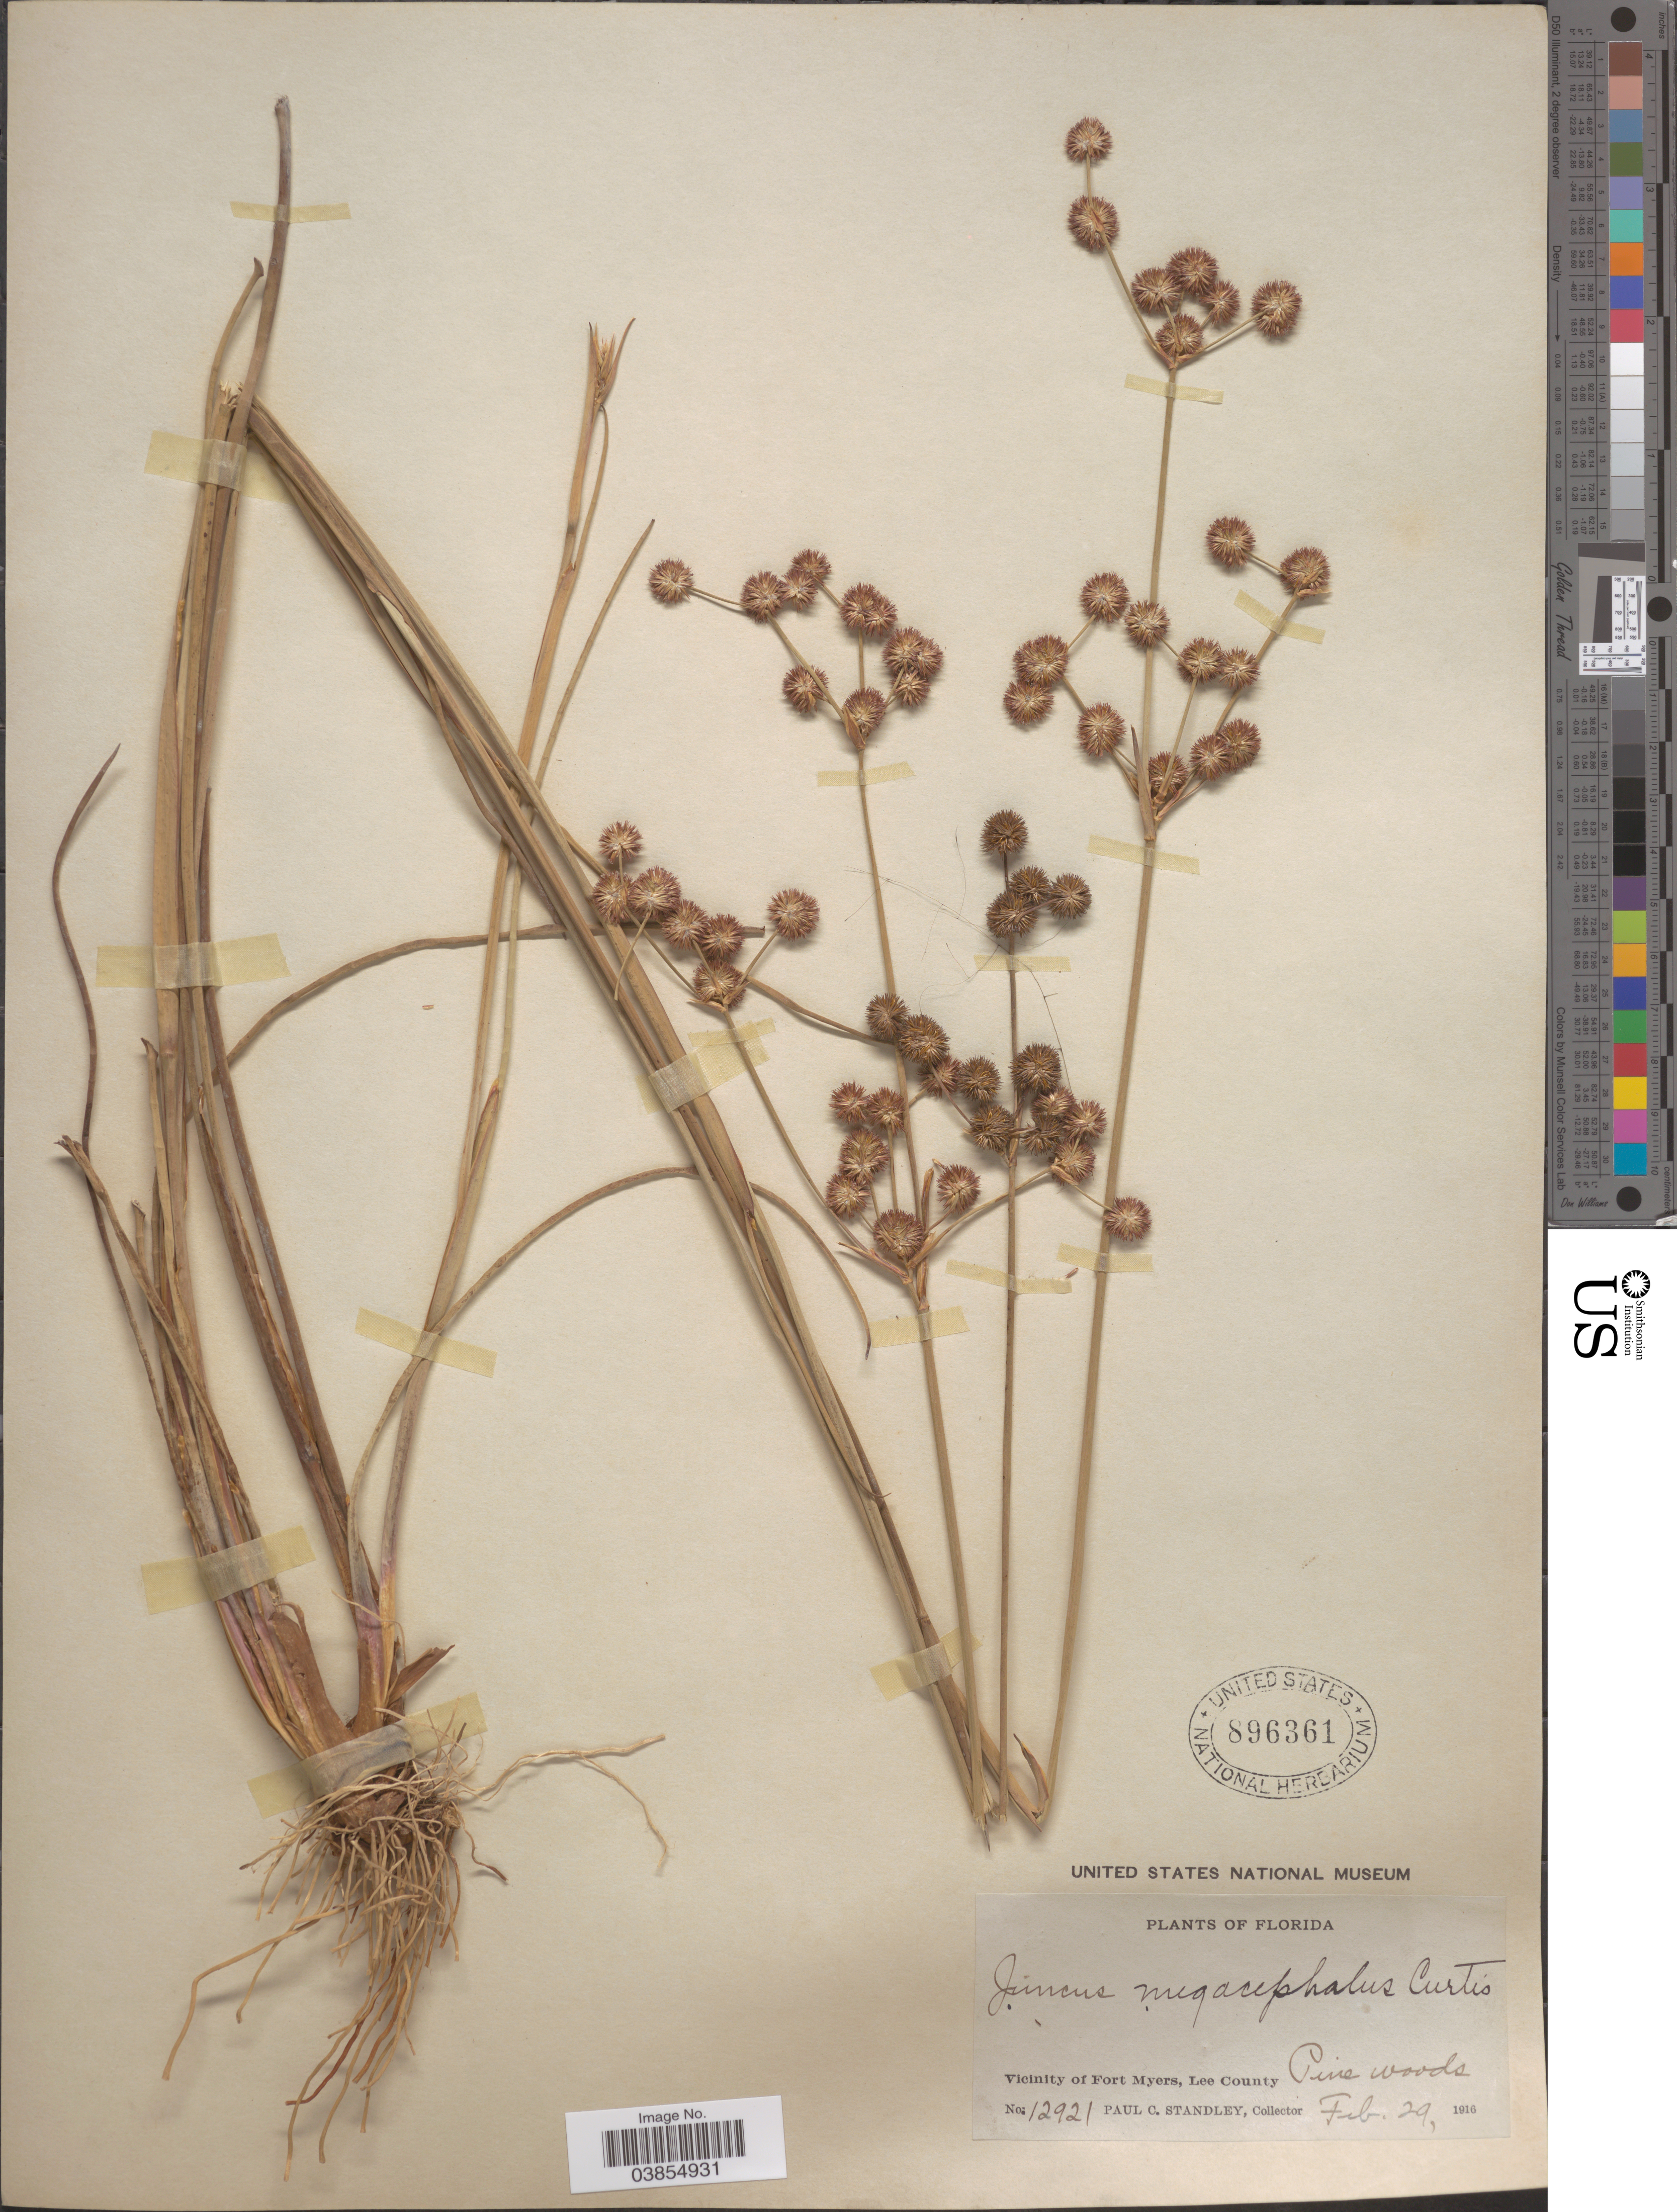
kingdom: Plantae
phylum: Tracheophyta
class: Liliopsida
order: Poales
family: Juncaceae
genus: Juncus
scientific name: Juncus megacephalus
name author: M.A. Curtis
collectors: P. C. Standley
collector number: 12921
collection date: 1916-02-29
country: United States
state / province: Florida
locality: Vicinity of Fort Myers, Lee County. Pine woods.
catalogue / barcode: US 896361